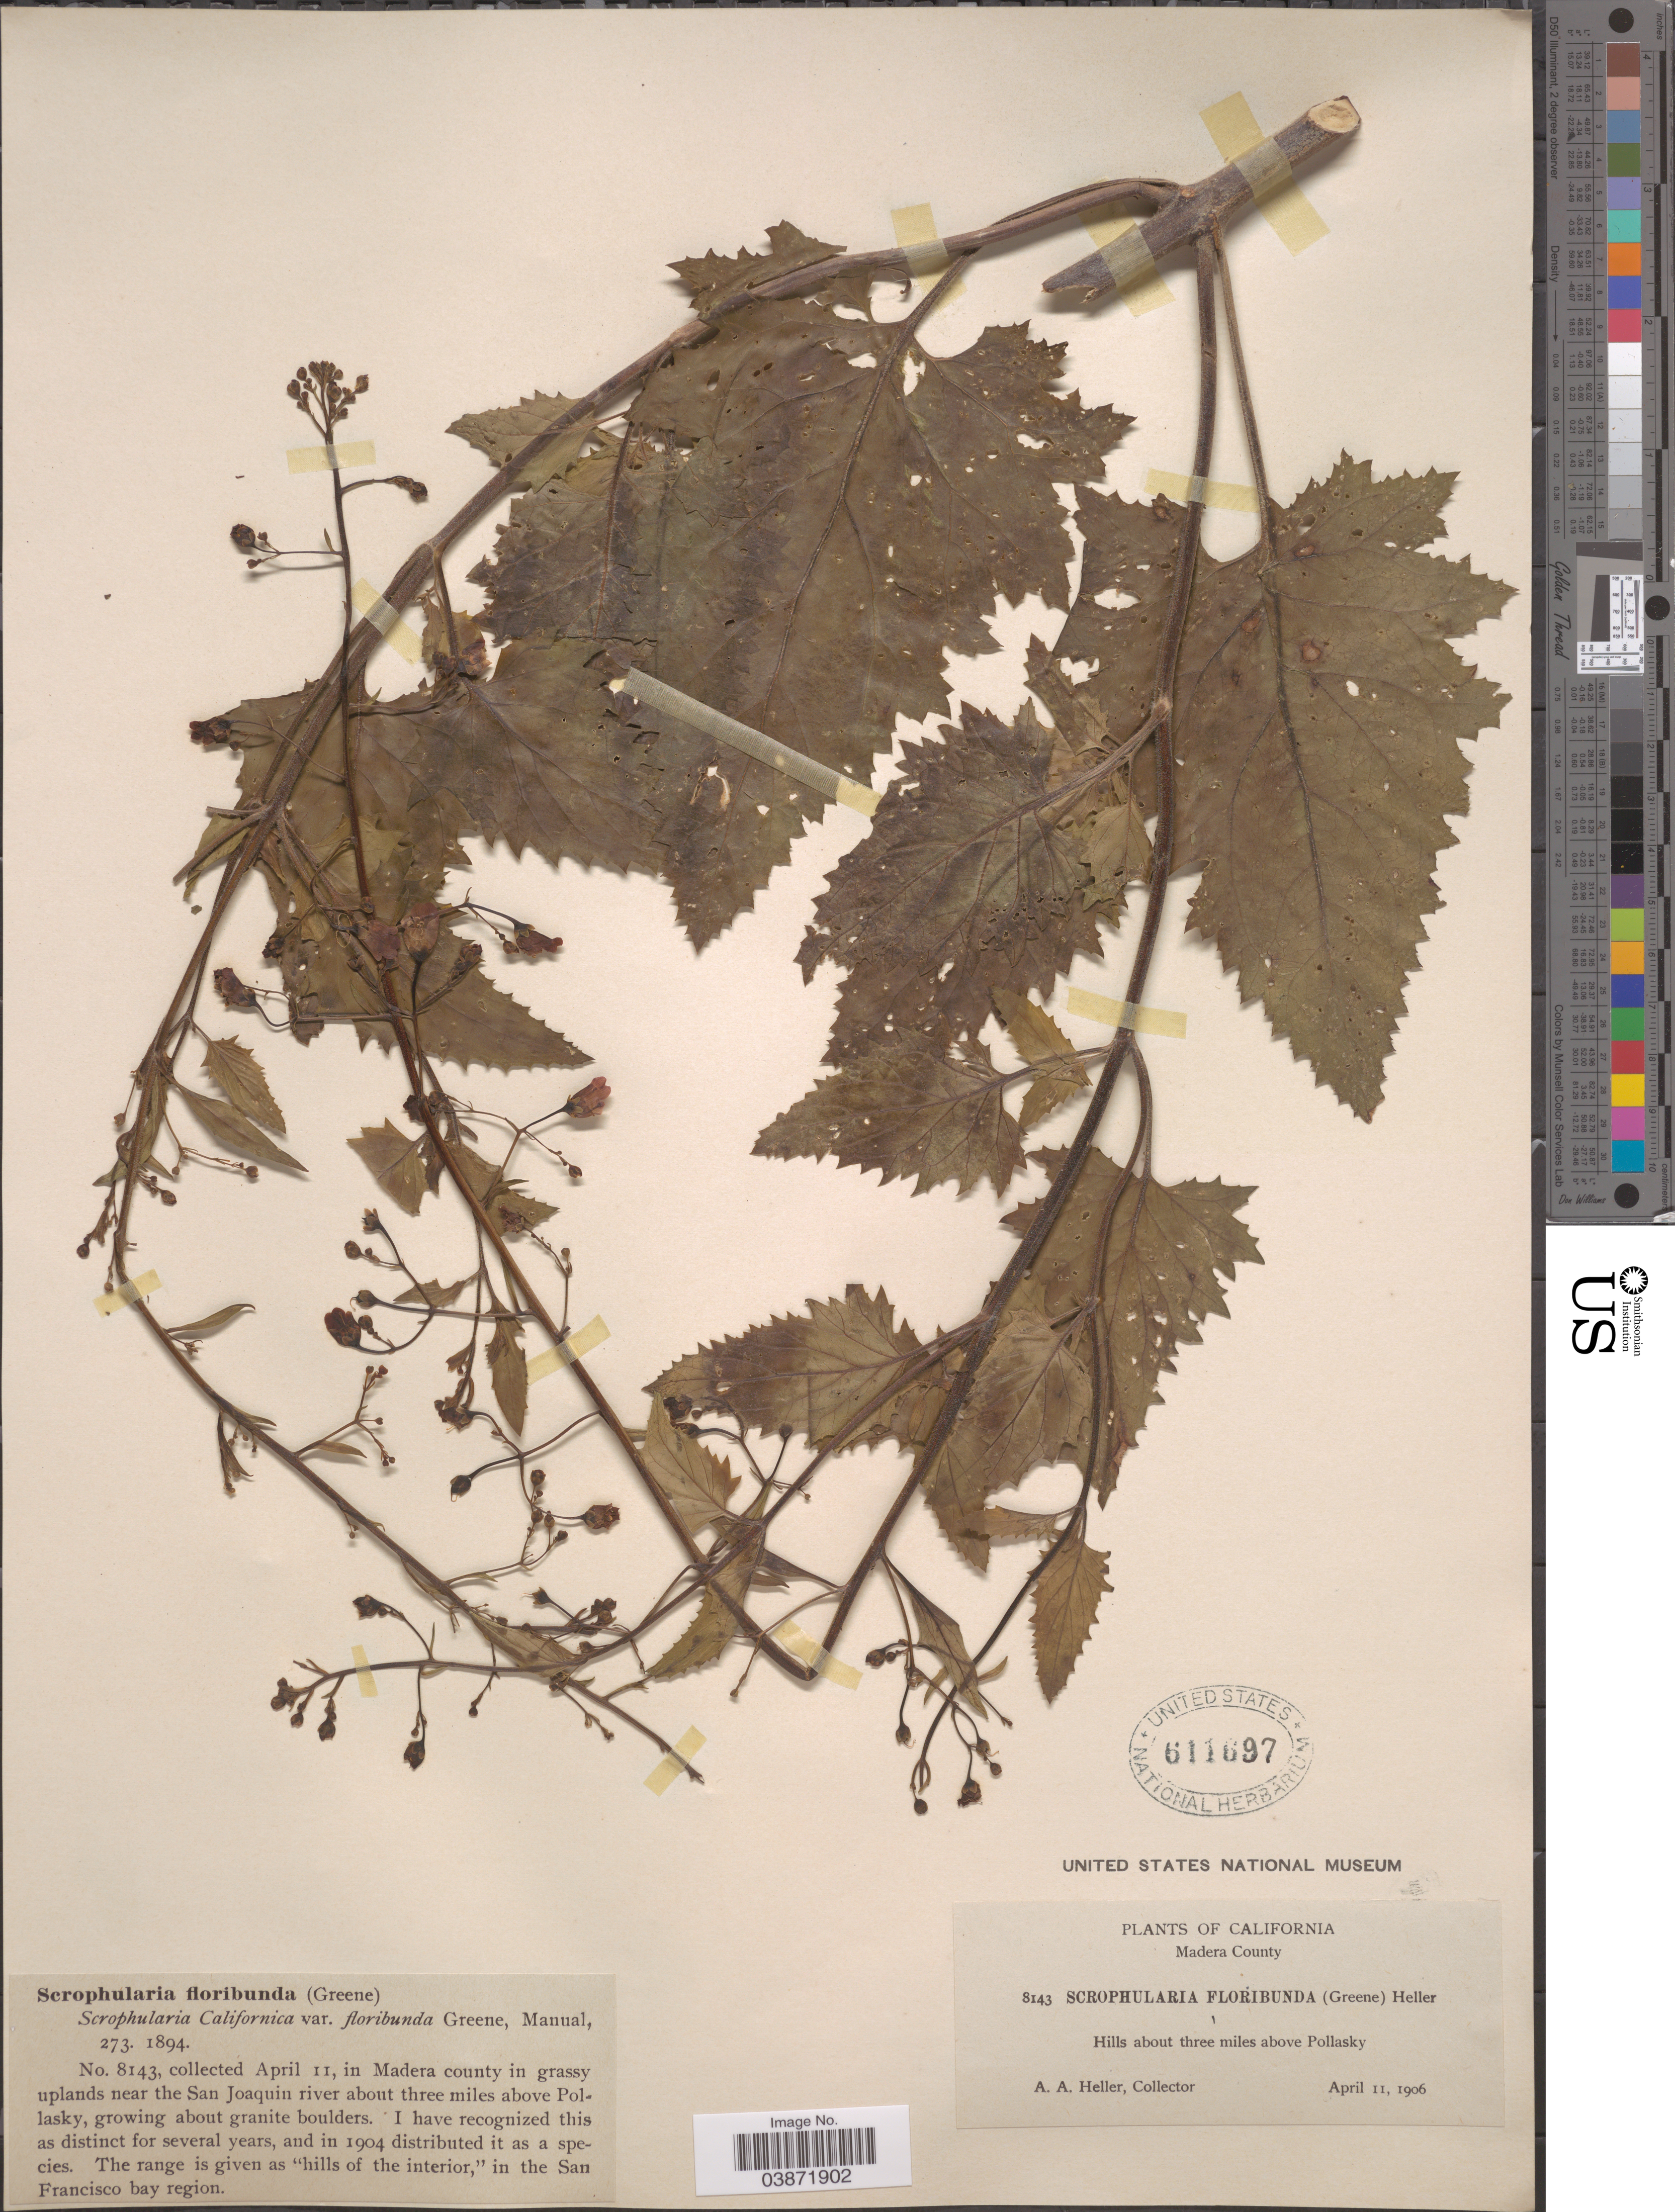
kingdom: Plantae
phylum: Tracheophyta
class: Magnoliopsida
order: Lamiales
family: Scrophulariaceae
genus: Scrophularia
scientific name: Scrophularia floribunda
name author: Boiss. & Balansa in Boiss.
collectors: A. A. Heller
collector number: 8143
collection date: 1906-04-11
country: United States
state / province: California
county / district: Madera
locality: Madera County. Hills about three miles above Pollasky. Near the San Joaquin river.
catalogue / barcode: US 611697